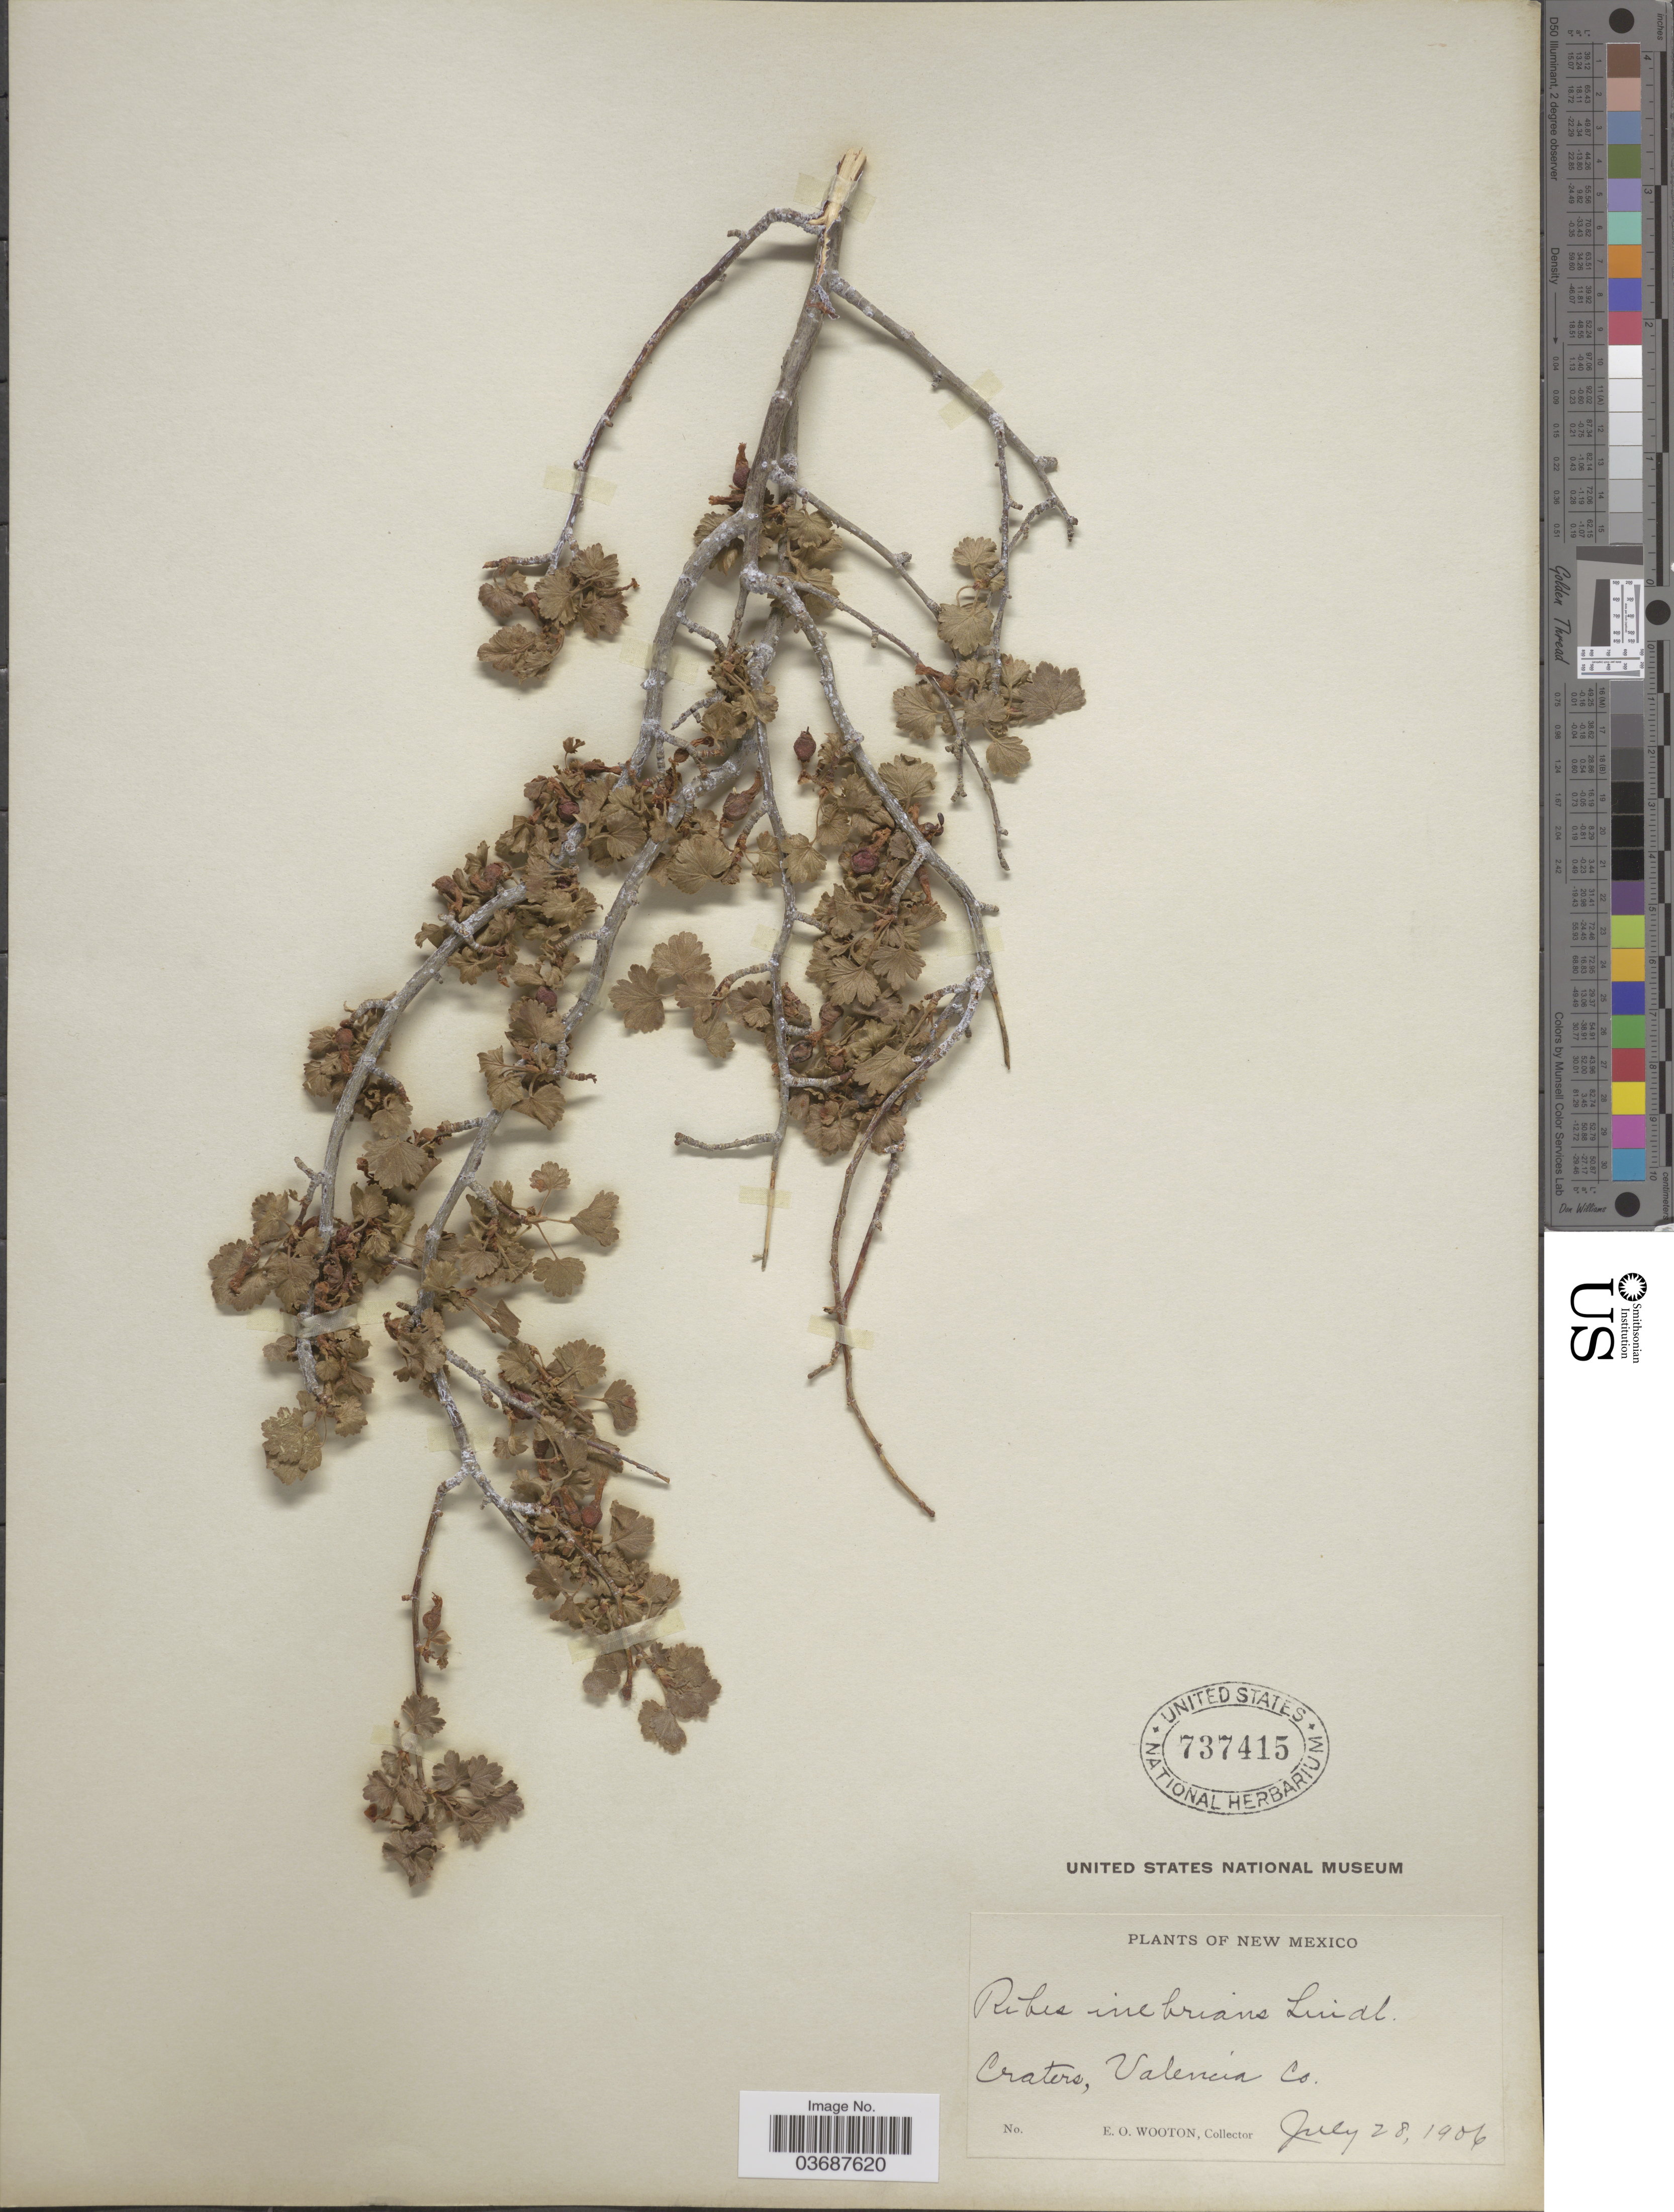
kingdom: Plantae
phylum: Tracheophyta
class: Magnoliopsida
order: Saxifragales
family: Grossulariaceae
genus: Ribes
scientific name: Ribes inebrians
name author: Lindl.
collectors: E. O. Wooton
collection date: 1906-07-28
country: United States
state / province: New Mexico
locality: Craters, Valencia Co.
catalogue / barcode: US 737415